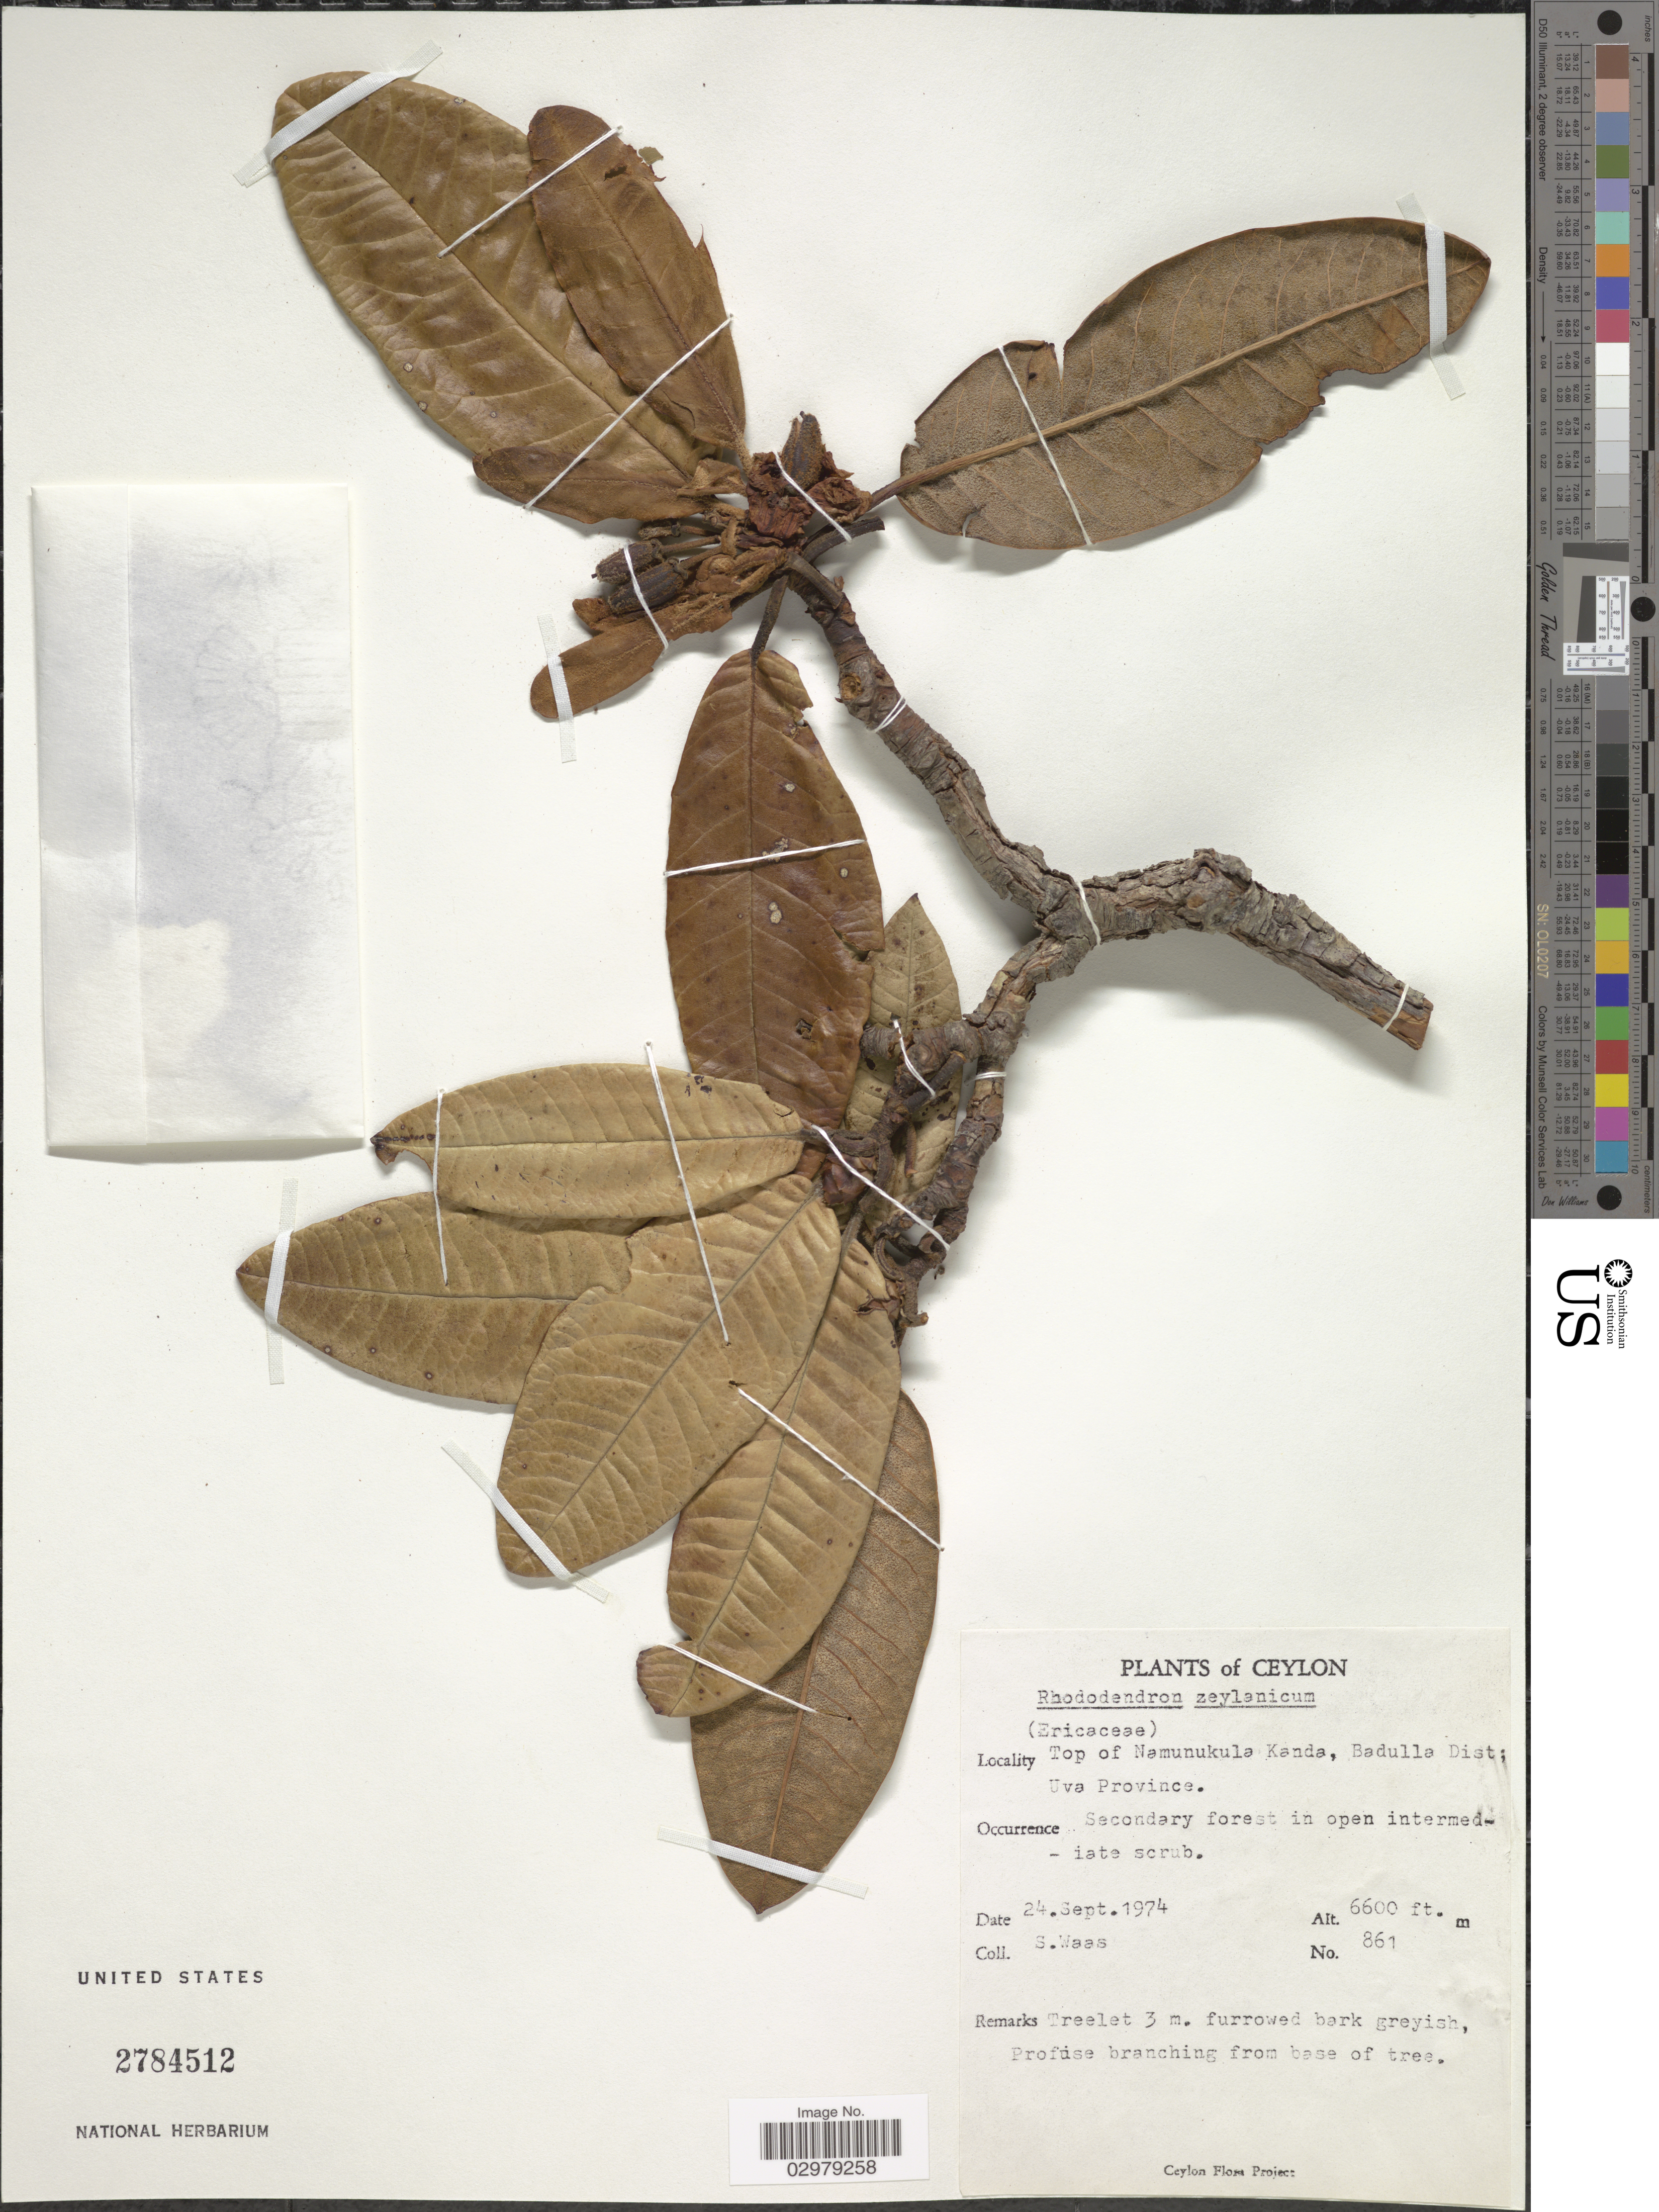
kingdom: Plantae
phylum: Tracheophyta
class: Magnoliopsida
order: Ericales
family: Ericaceae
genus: Rhododendron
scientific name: Rhododendron zeylanicum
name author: Booth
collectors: S. Waas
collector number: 861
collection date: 1974-09-24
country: Sri Lanka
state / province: Uva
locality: Ceylon. Top of Namunukula Kada, Badulla Dist.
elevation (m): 2012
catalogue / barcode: US 2784512